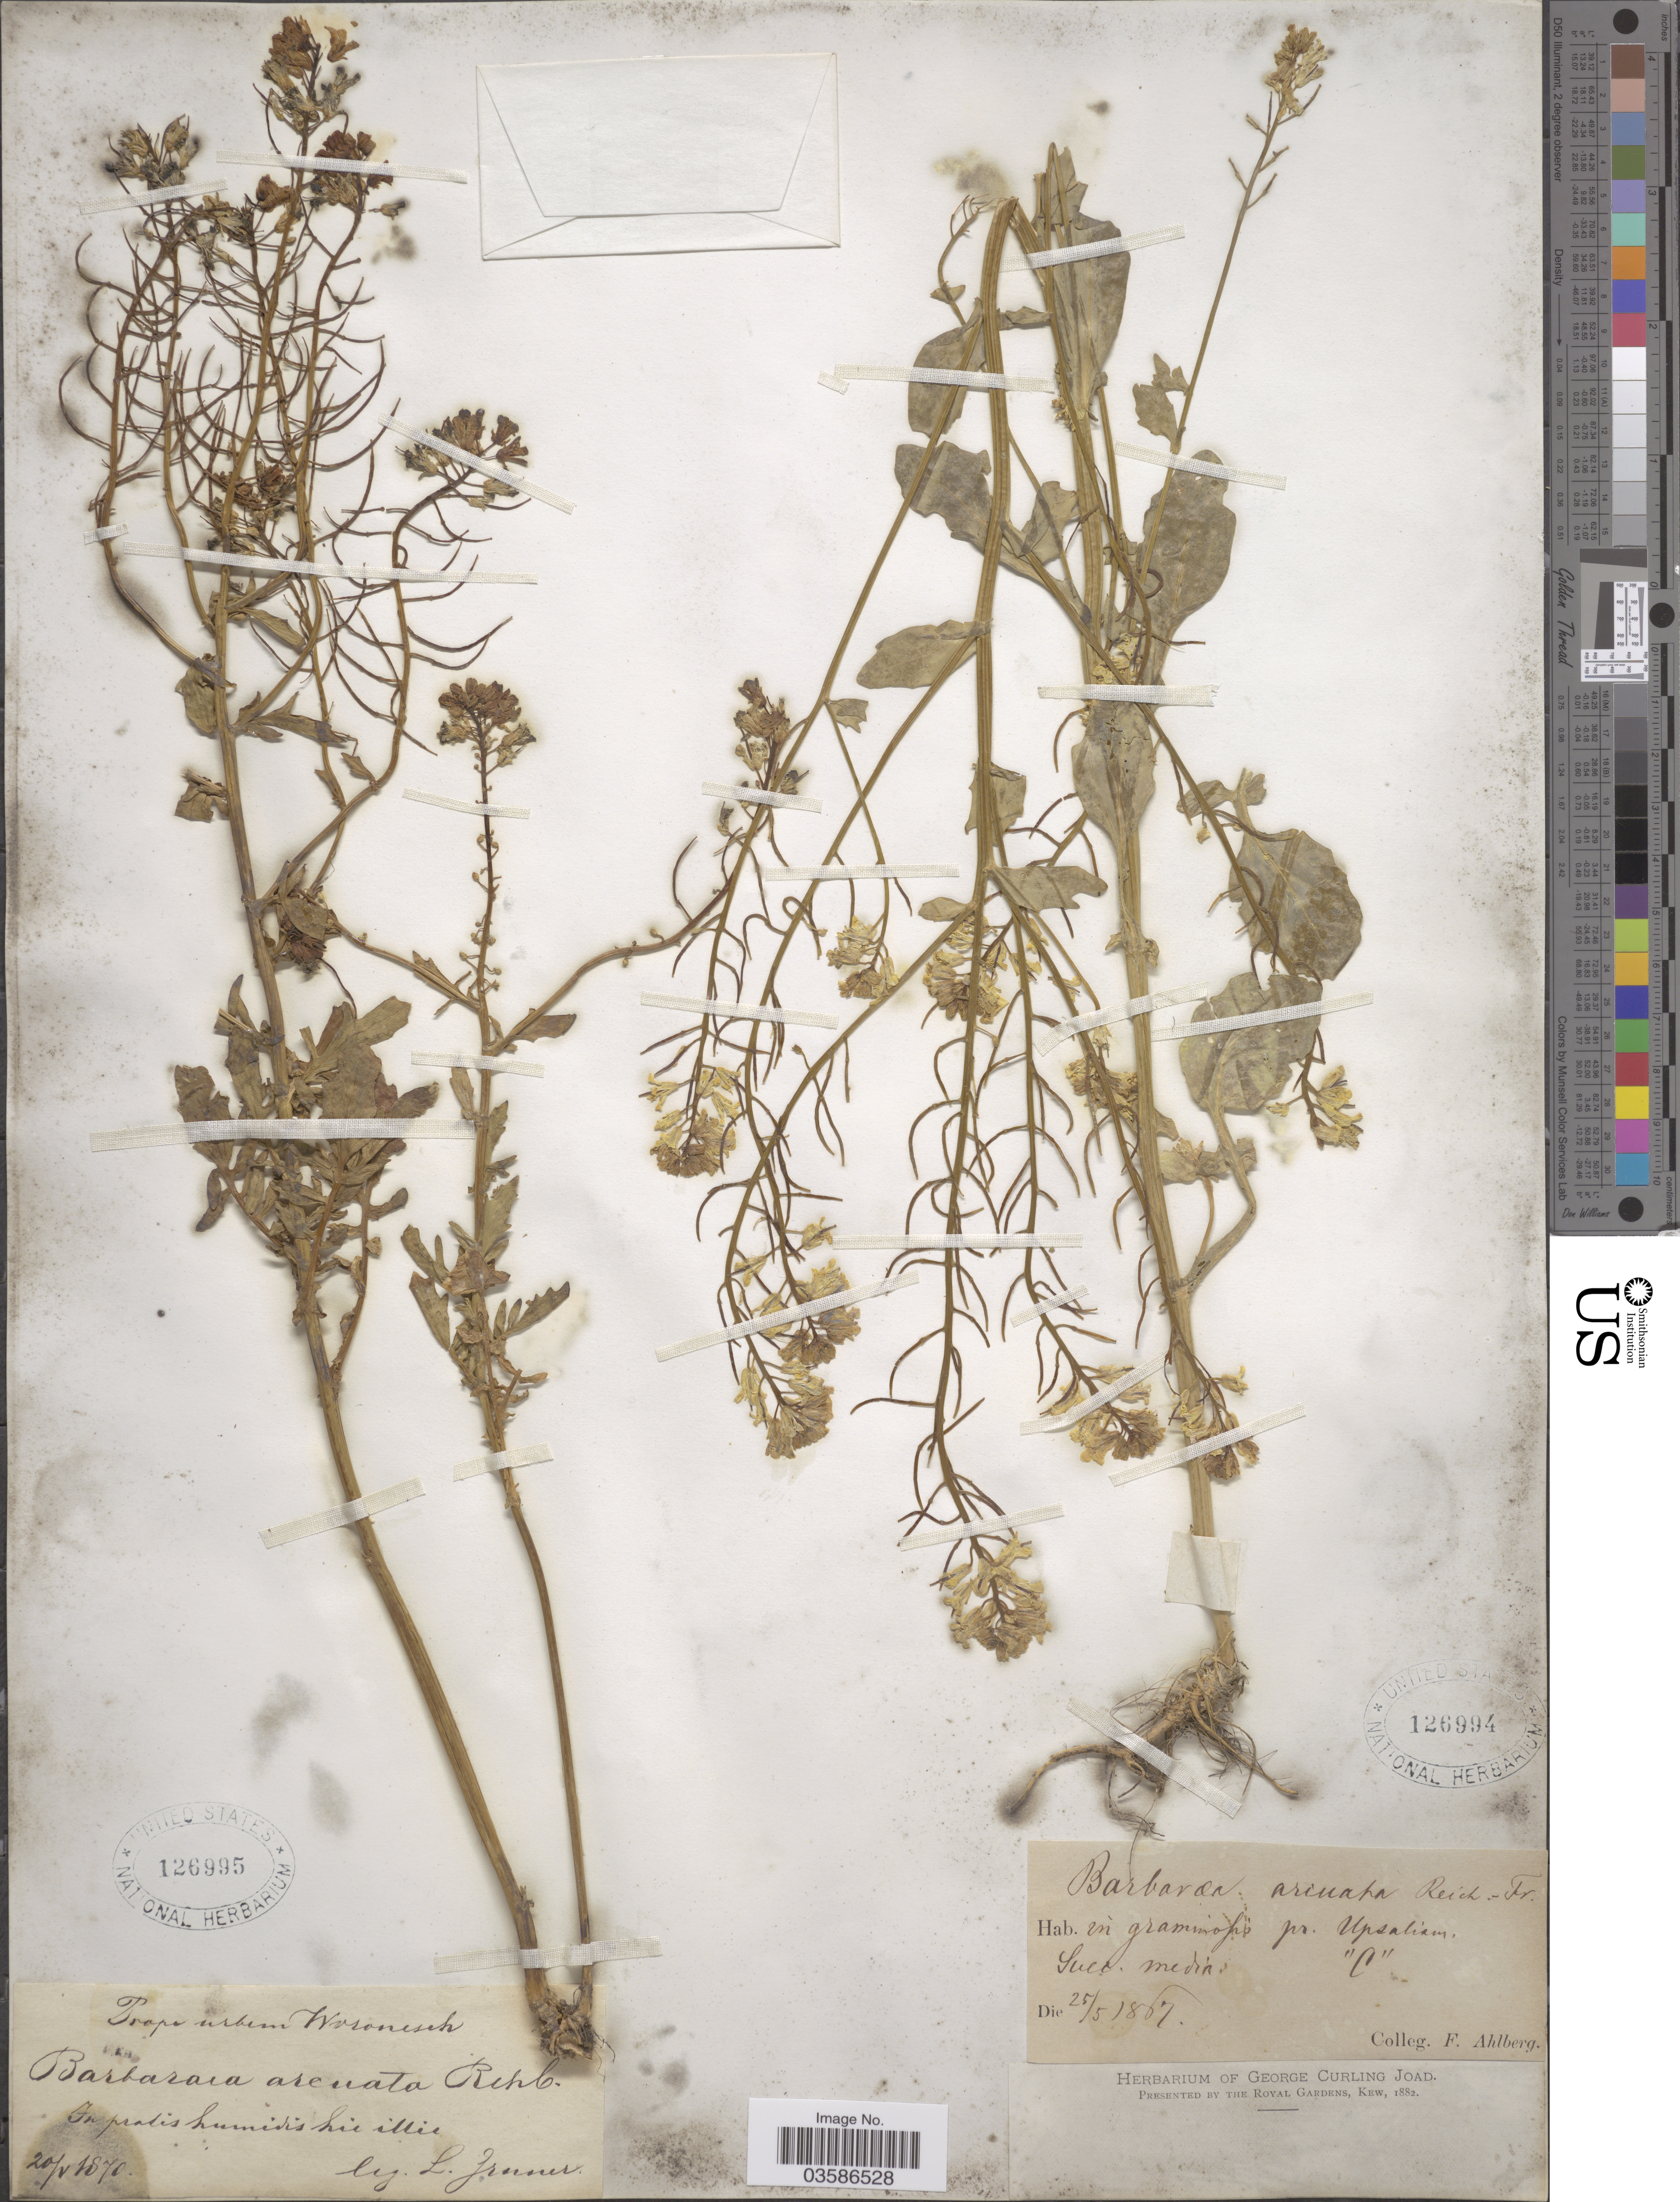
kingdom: Plantae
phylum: Tracheophyta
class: Magnoliopsida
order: Brassicales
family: Brassicaceae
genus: Barbarea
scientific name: Barbarea arcuata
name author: Rchb.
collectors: F. Ahlberg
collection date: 1867-05-25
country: Sweden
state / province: Uppsala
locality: In graminosis pr. Upsaliam, Suec. media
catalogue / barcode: US 126994-2